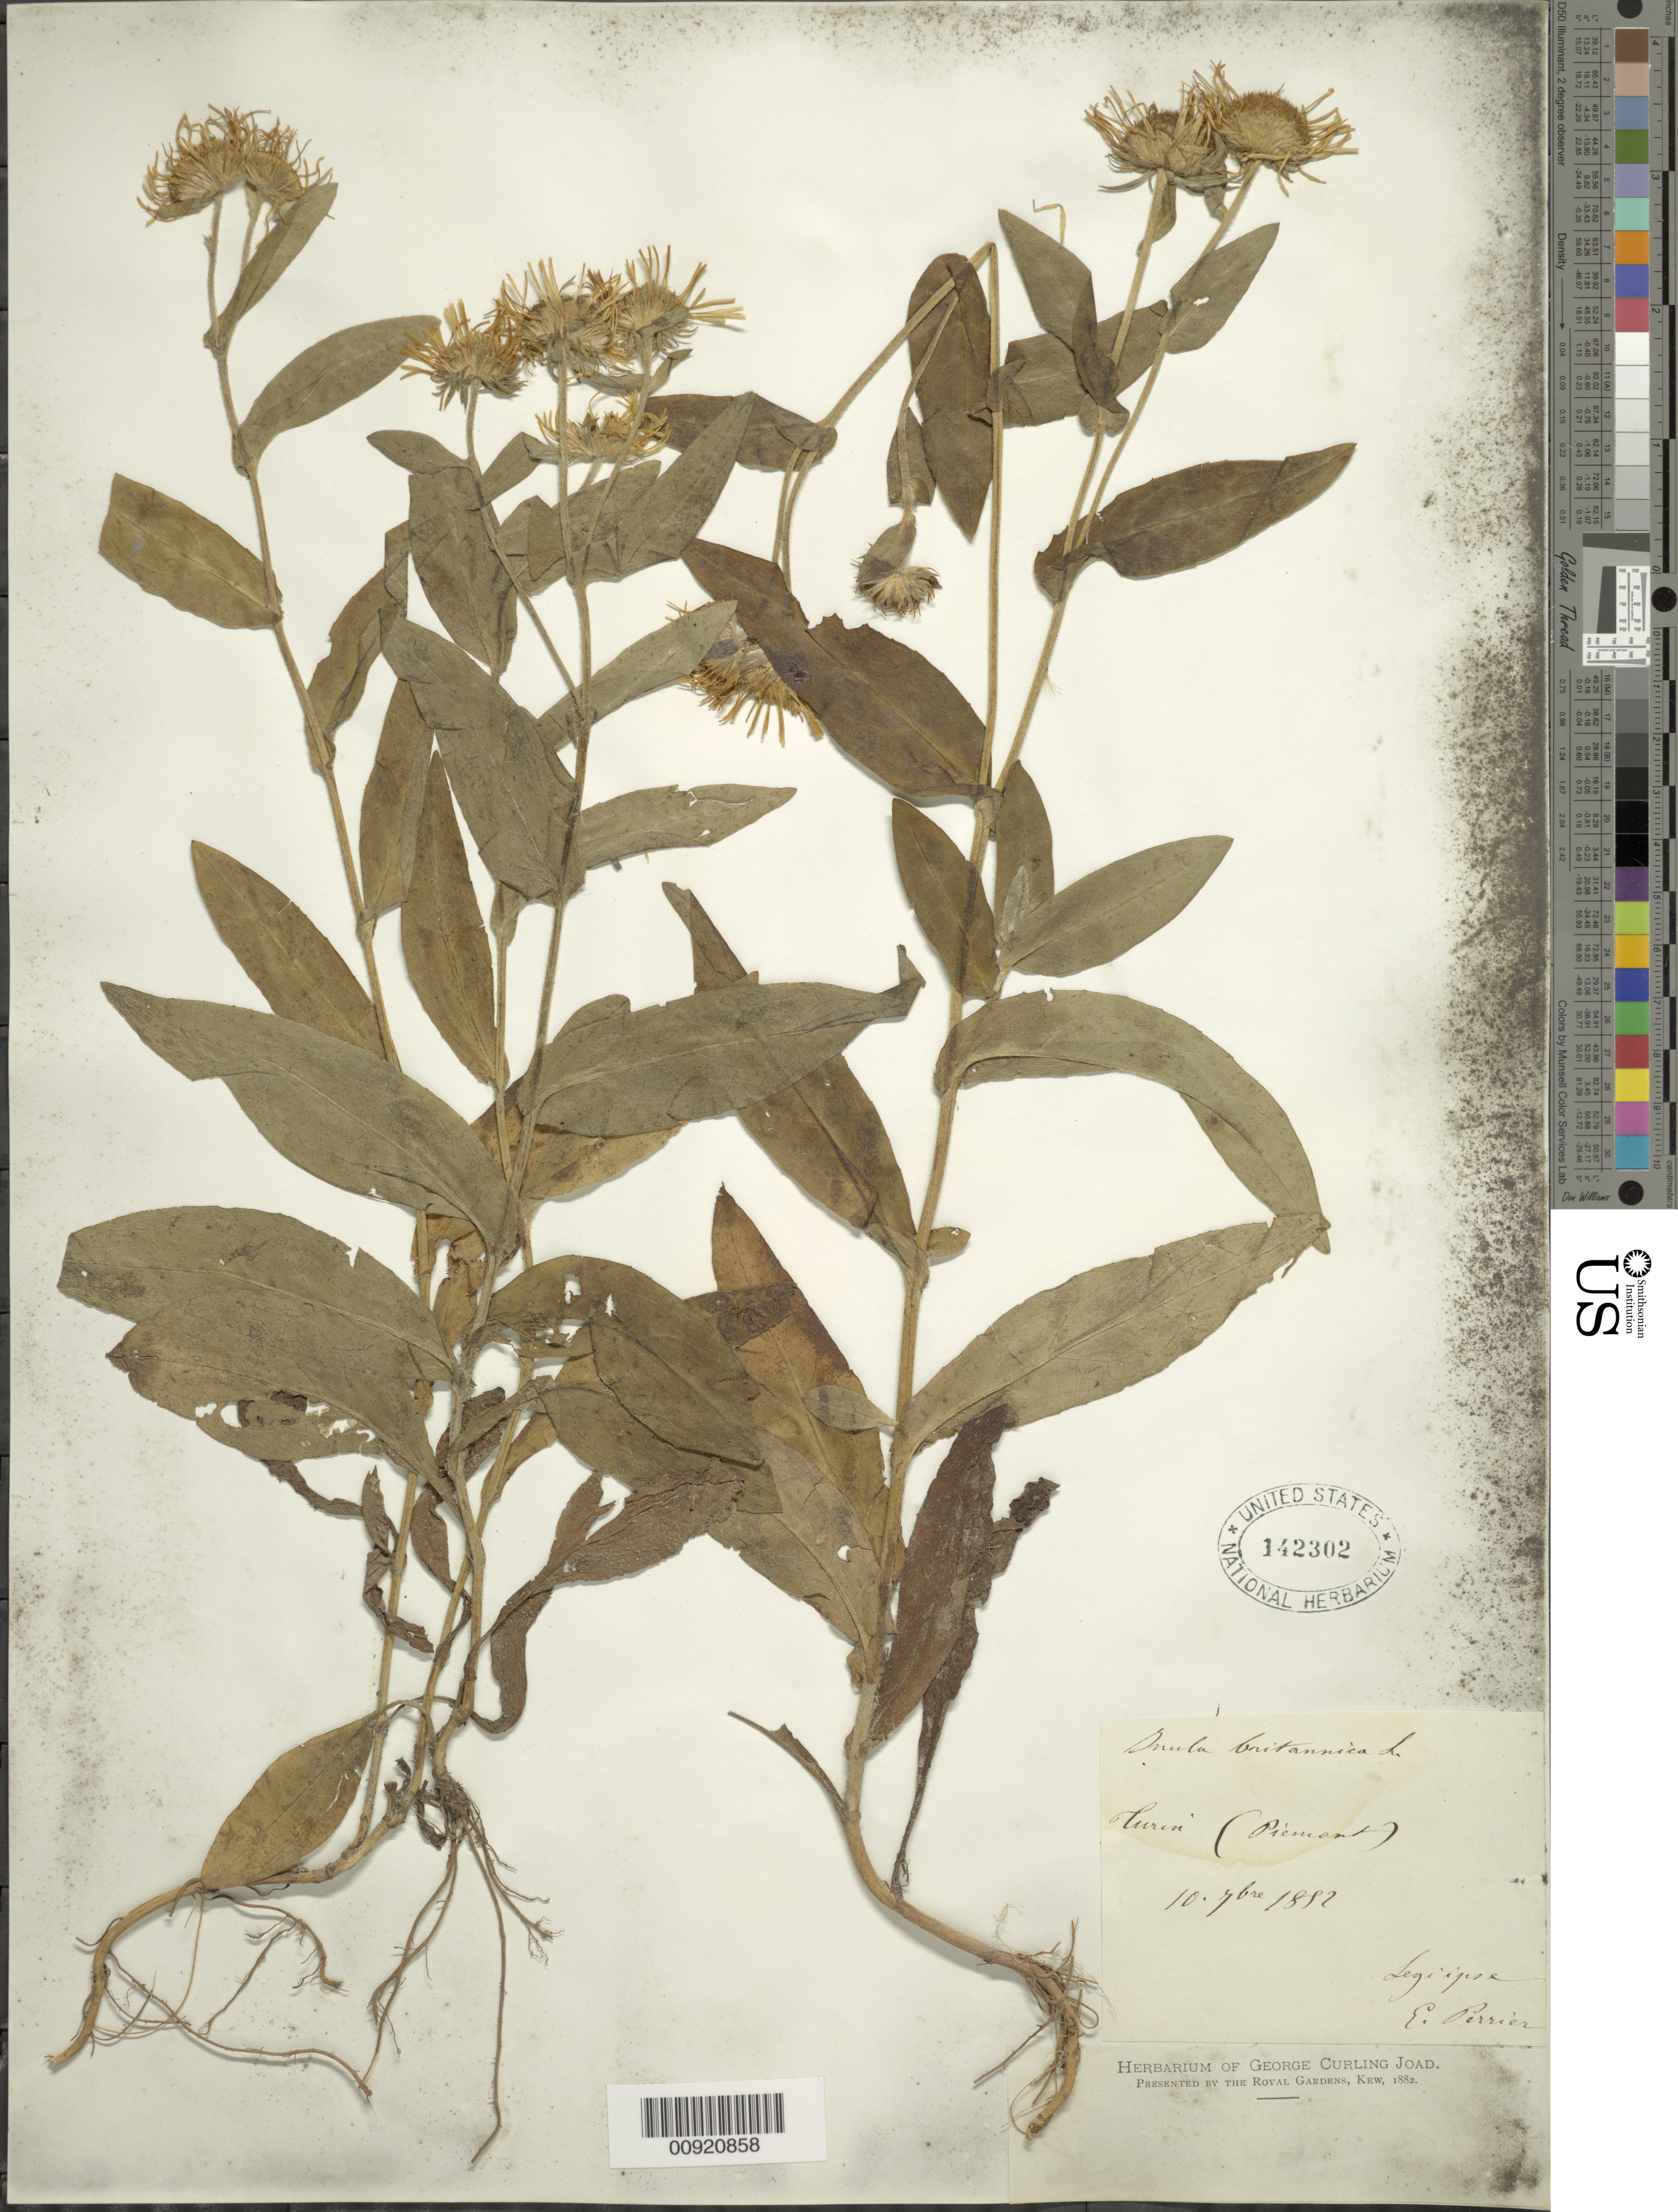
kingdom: Plantae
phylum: Tracheophyta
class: Magnoliopsida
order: Asterales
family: Asteraceae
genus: Inula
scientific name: Inula britannica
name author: L.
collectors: E. Perrier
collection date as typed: Oct 1882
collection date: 1882-10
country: Italy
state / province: Piedmont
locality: Lurin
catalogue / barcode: US 142302